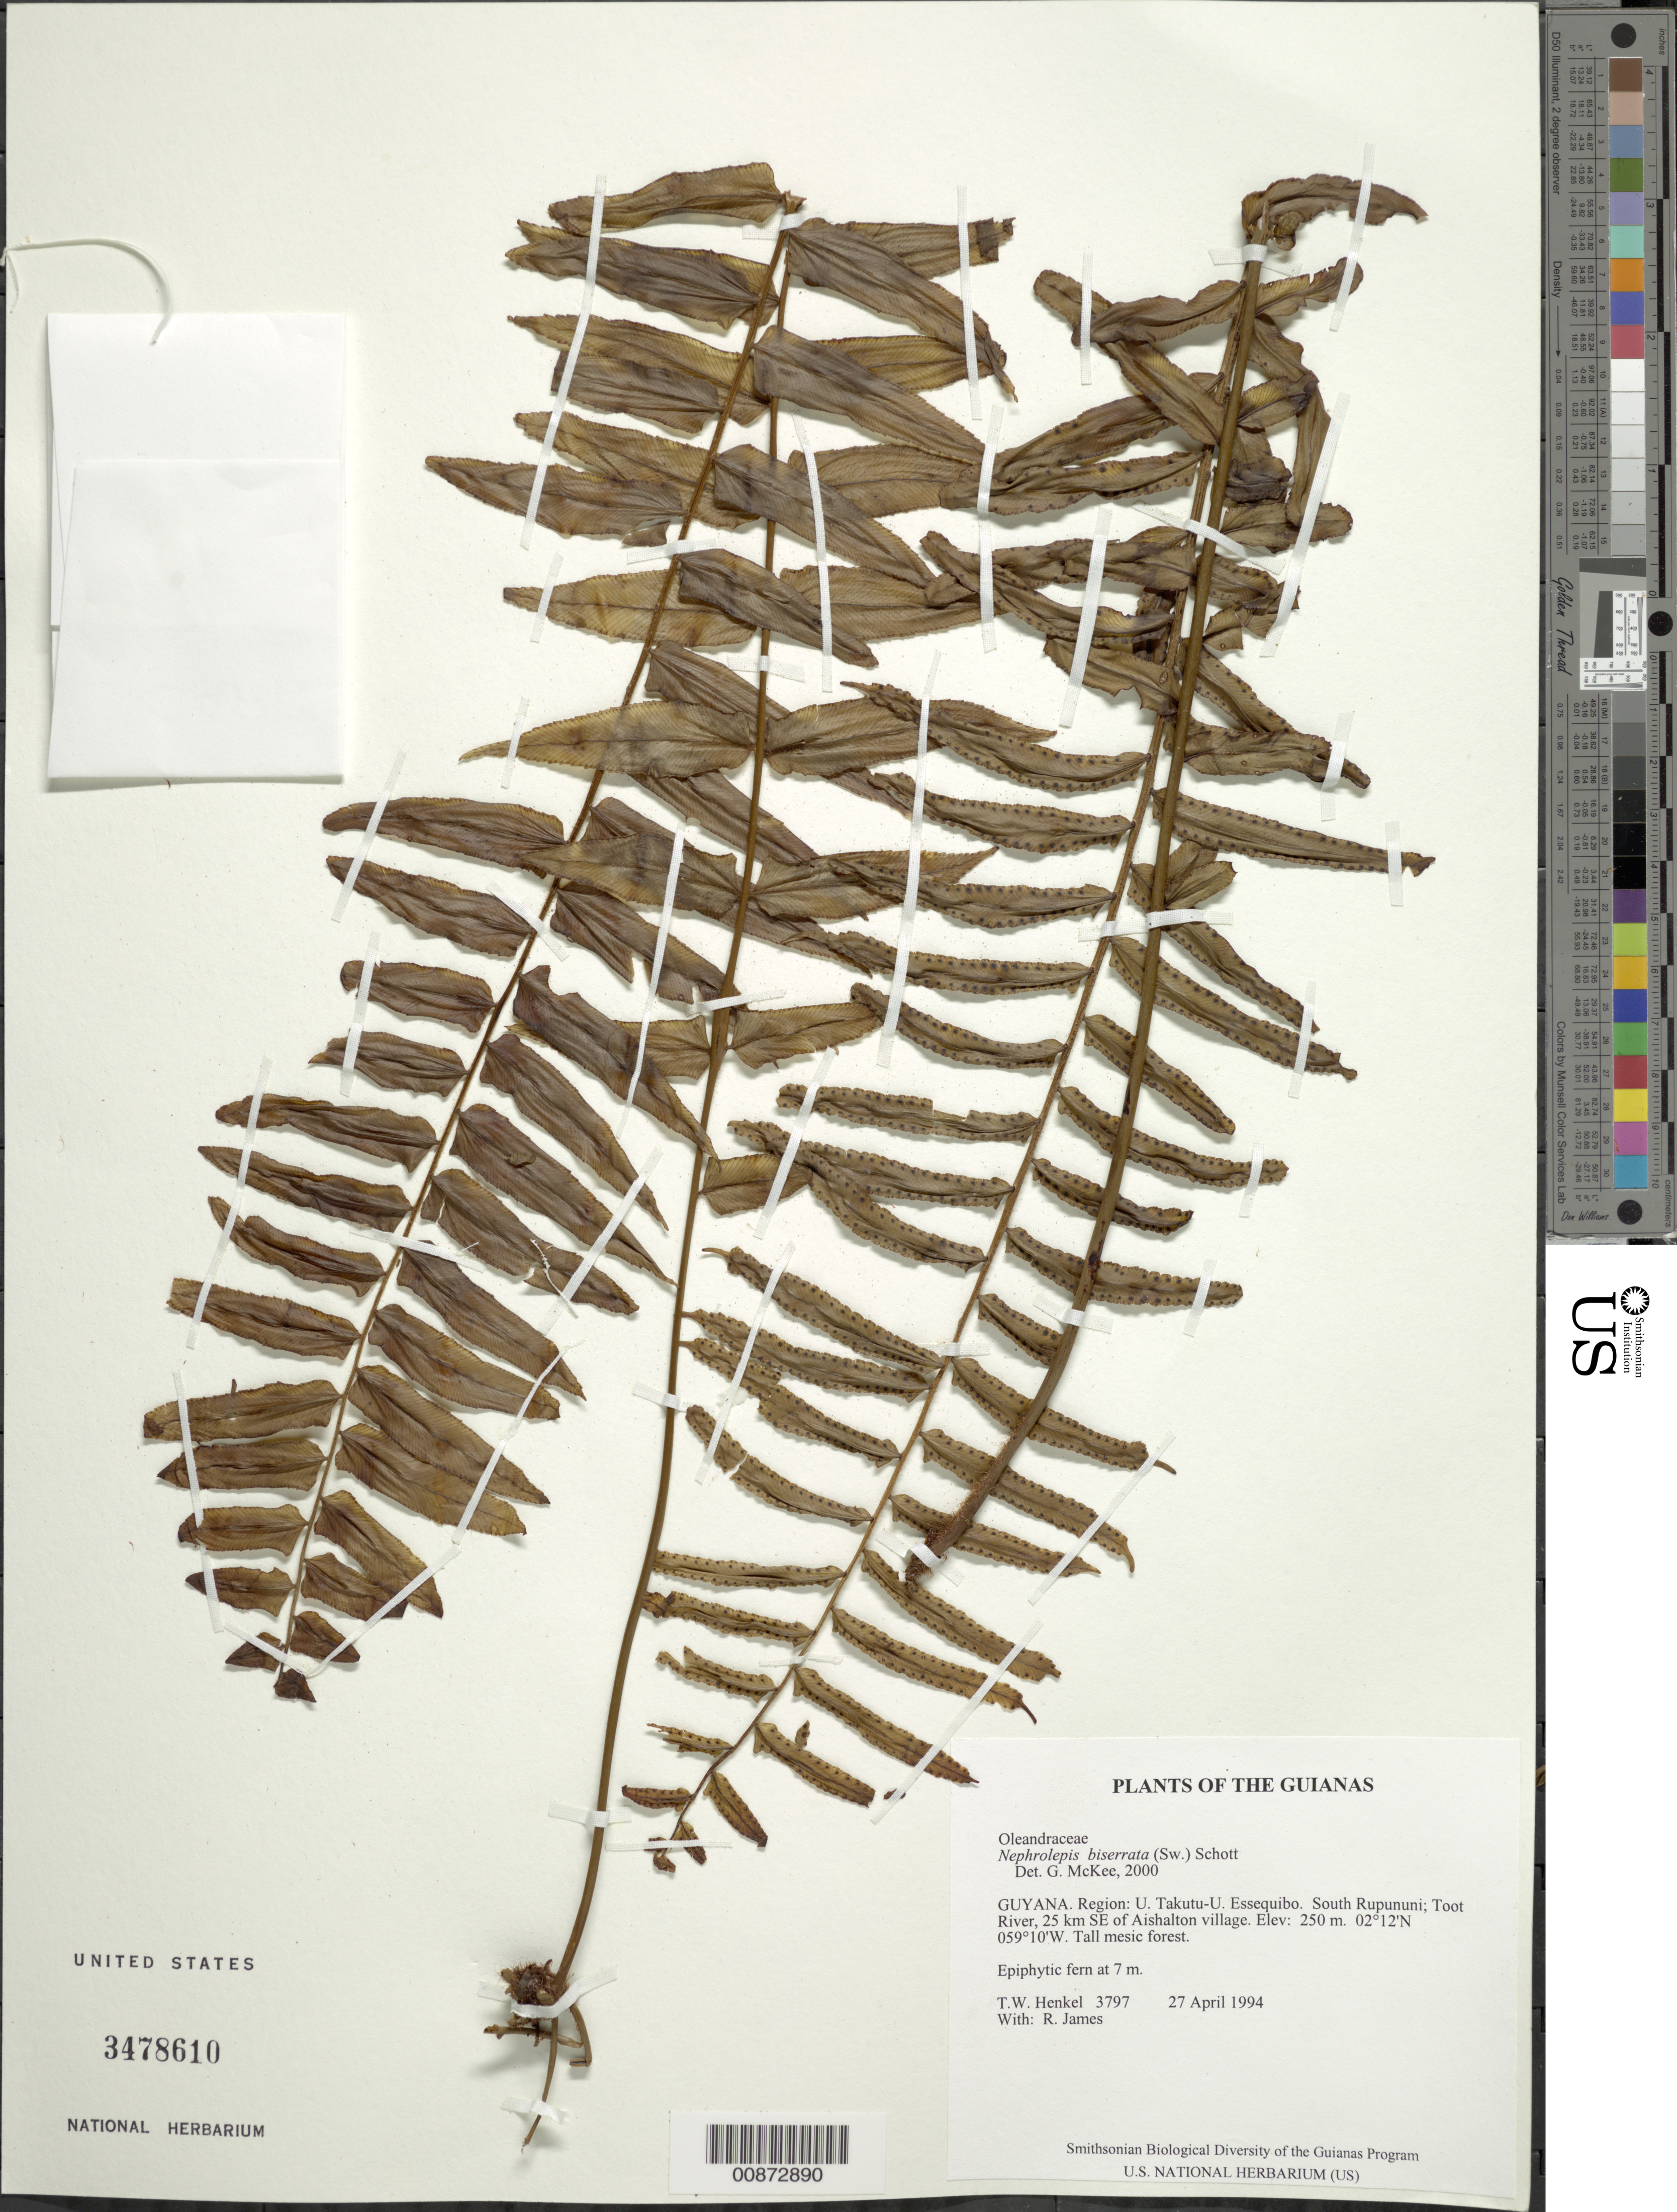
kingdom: Plantae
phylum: Tracheophyta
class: Polypodiopsida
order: Polypodiales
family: Nephrolepidaceae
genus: Nephrolepis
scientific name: Nephrolepis biserrata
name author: (Sw.) Schott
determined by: McKee, G. S., (US), NMNH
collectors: T. Henkel & R. James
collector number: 3797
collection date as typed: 27 April 1994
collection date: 1994-04-27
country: Guyana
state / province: U. Takutu-U. Essequibo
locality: South Rupununi; Toot River, 25 km SE of Aishalton village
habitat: Tall mesic forest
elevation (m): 250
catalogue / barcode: US 3478610